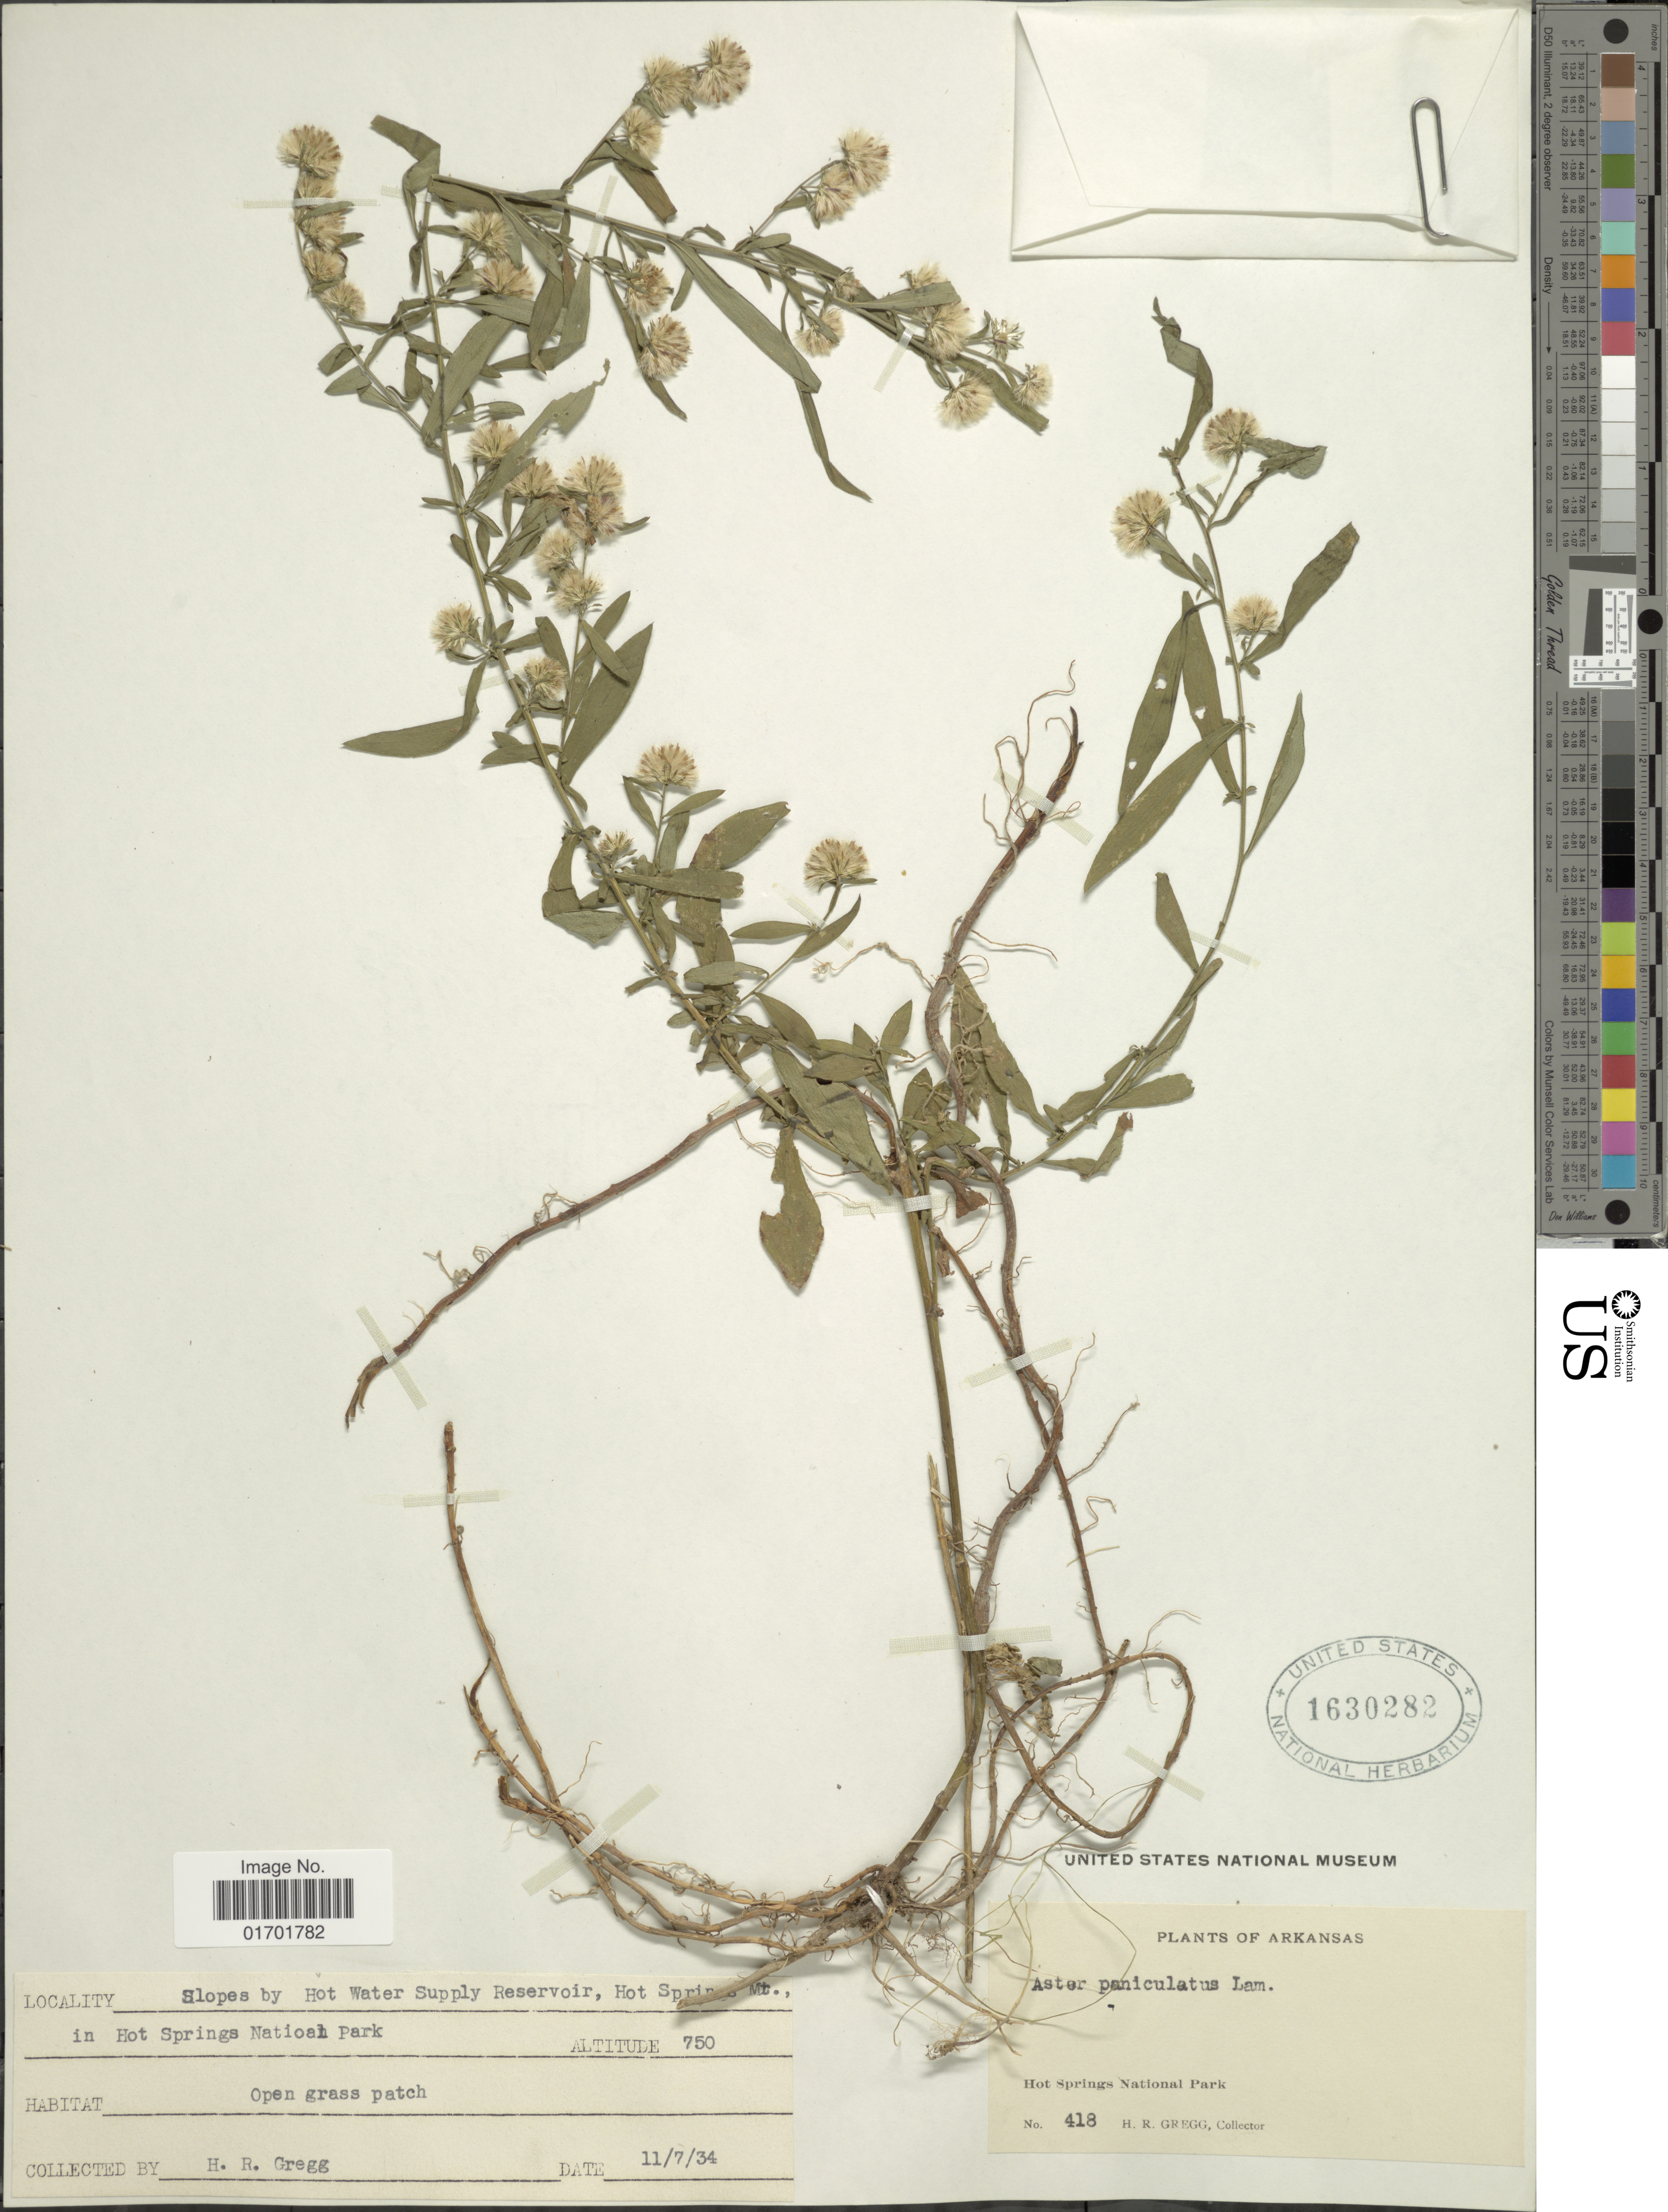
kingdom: Plantae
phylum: Tracheophyta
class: Magnoliopsida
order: Asterales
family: Asteraceae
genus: Symphyotrichum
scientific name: Symphyotrichum lanceolatum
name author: (Willd.) G.L. Nesom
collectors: H. Gregg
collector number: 418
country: United States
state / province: Arkansas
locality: Slopes by Hot Water Supply Reservoir, Hot Spring Mt., in Hot Springs National Park.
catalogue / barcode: US 1630282